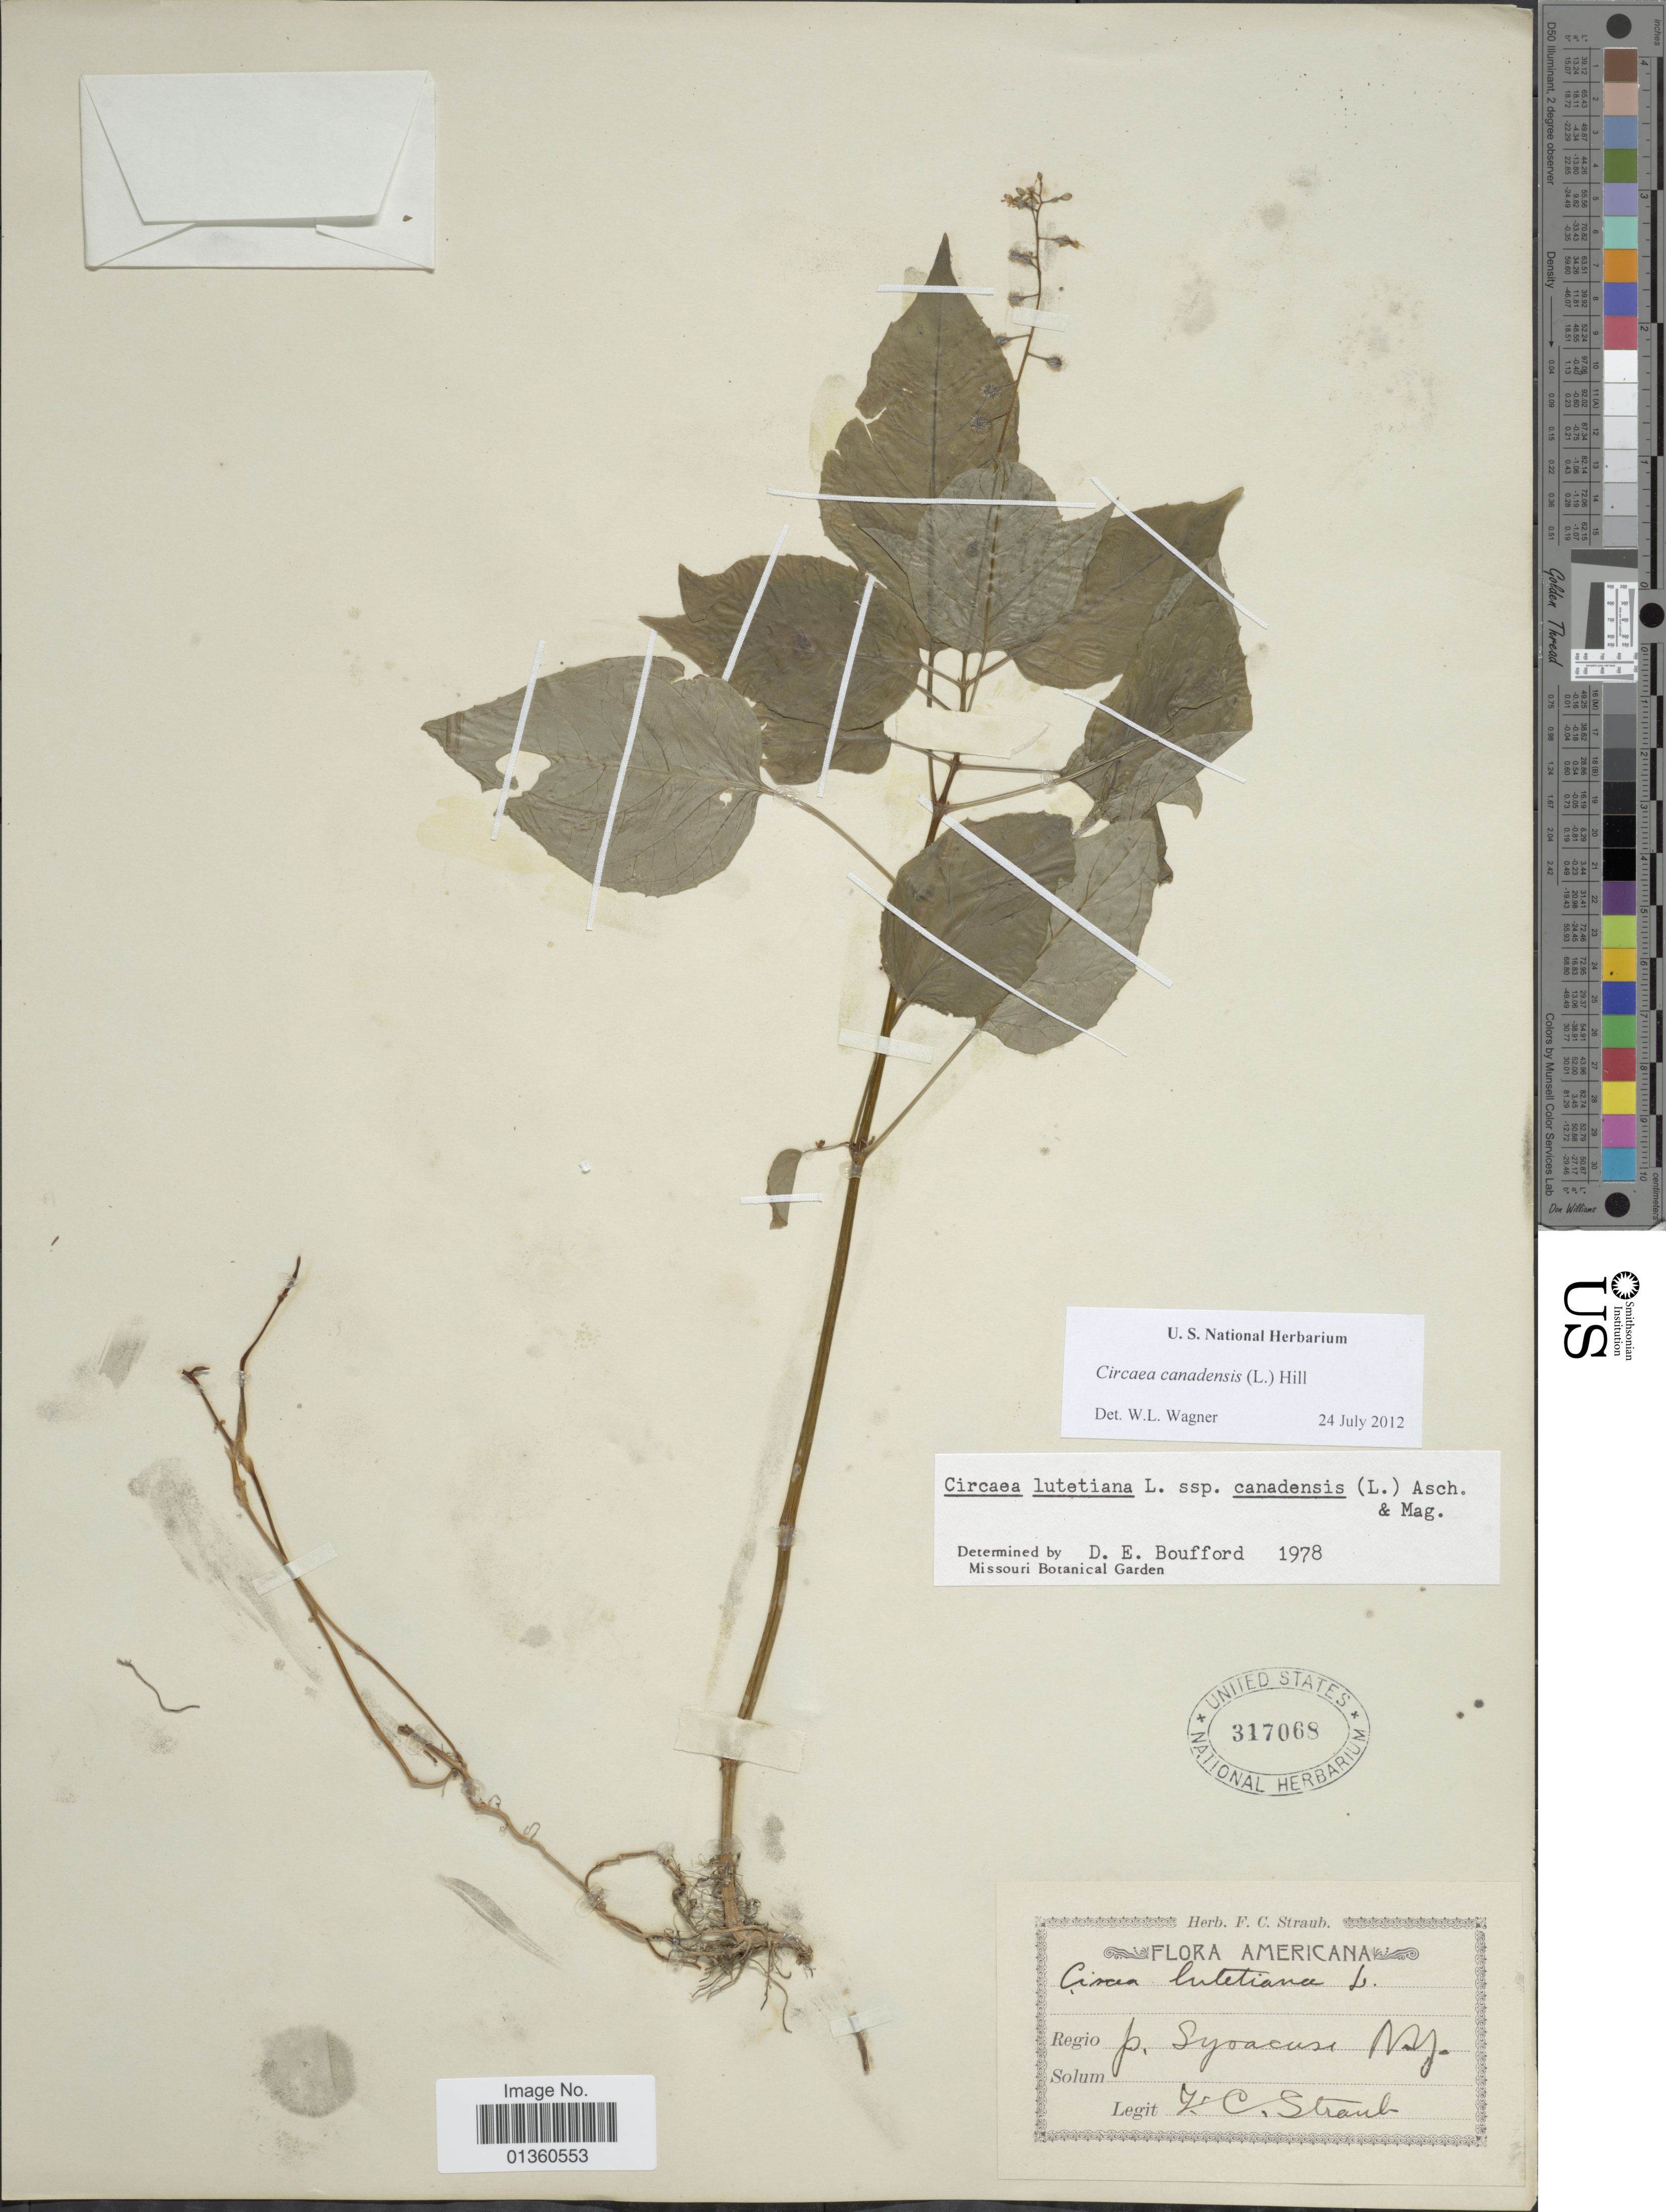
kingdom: Plantae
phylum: Tracheophyta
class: Magnoliopsida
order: Myrtales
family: Onagraceae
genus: Circaea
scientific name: Circaea canadensis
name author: (L.) Hill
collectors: F. Straub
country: United States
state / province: New York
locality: P. Syracuse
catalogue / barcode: US 317068